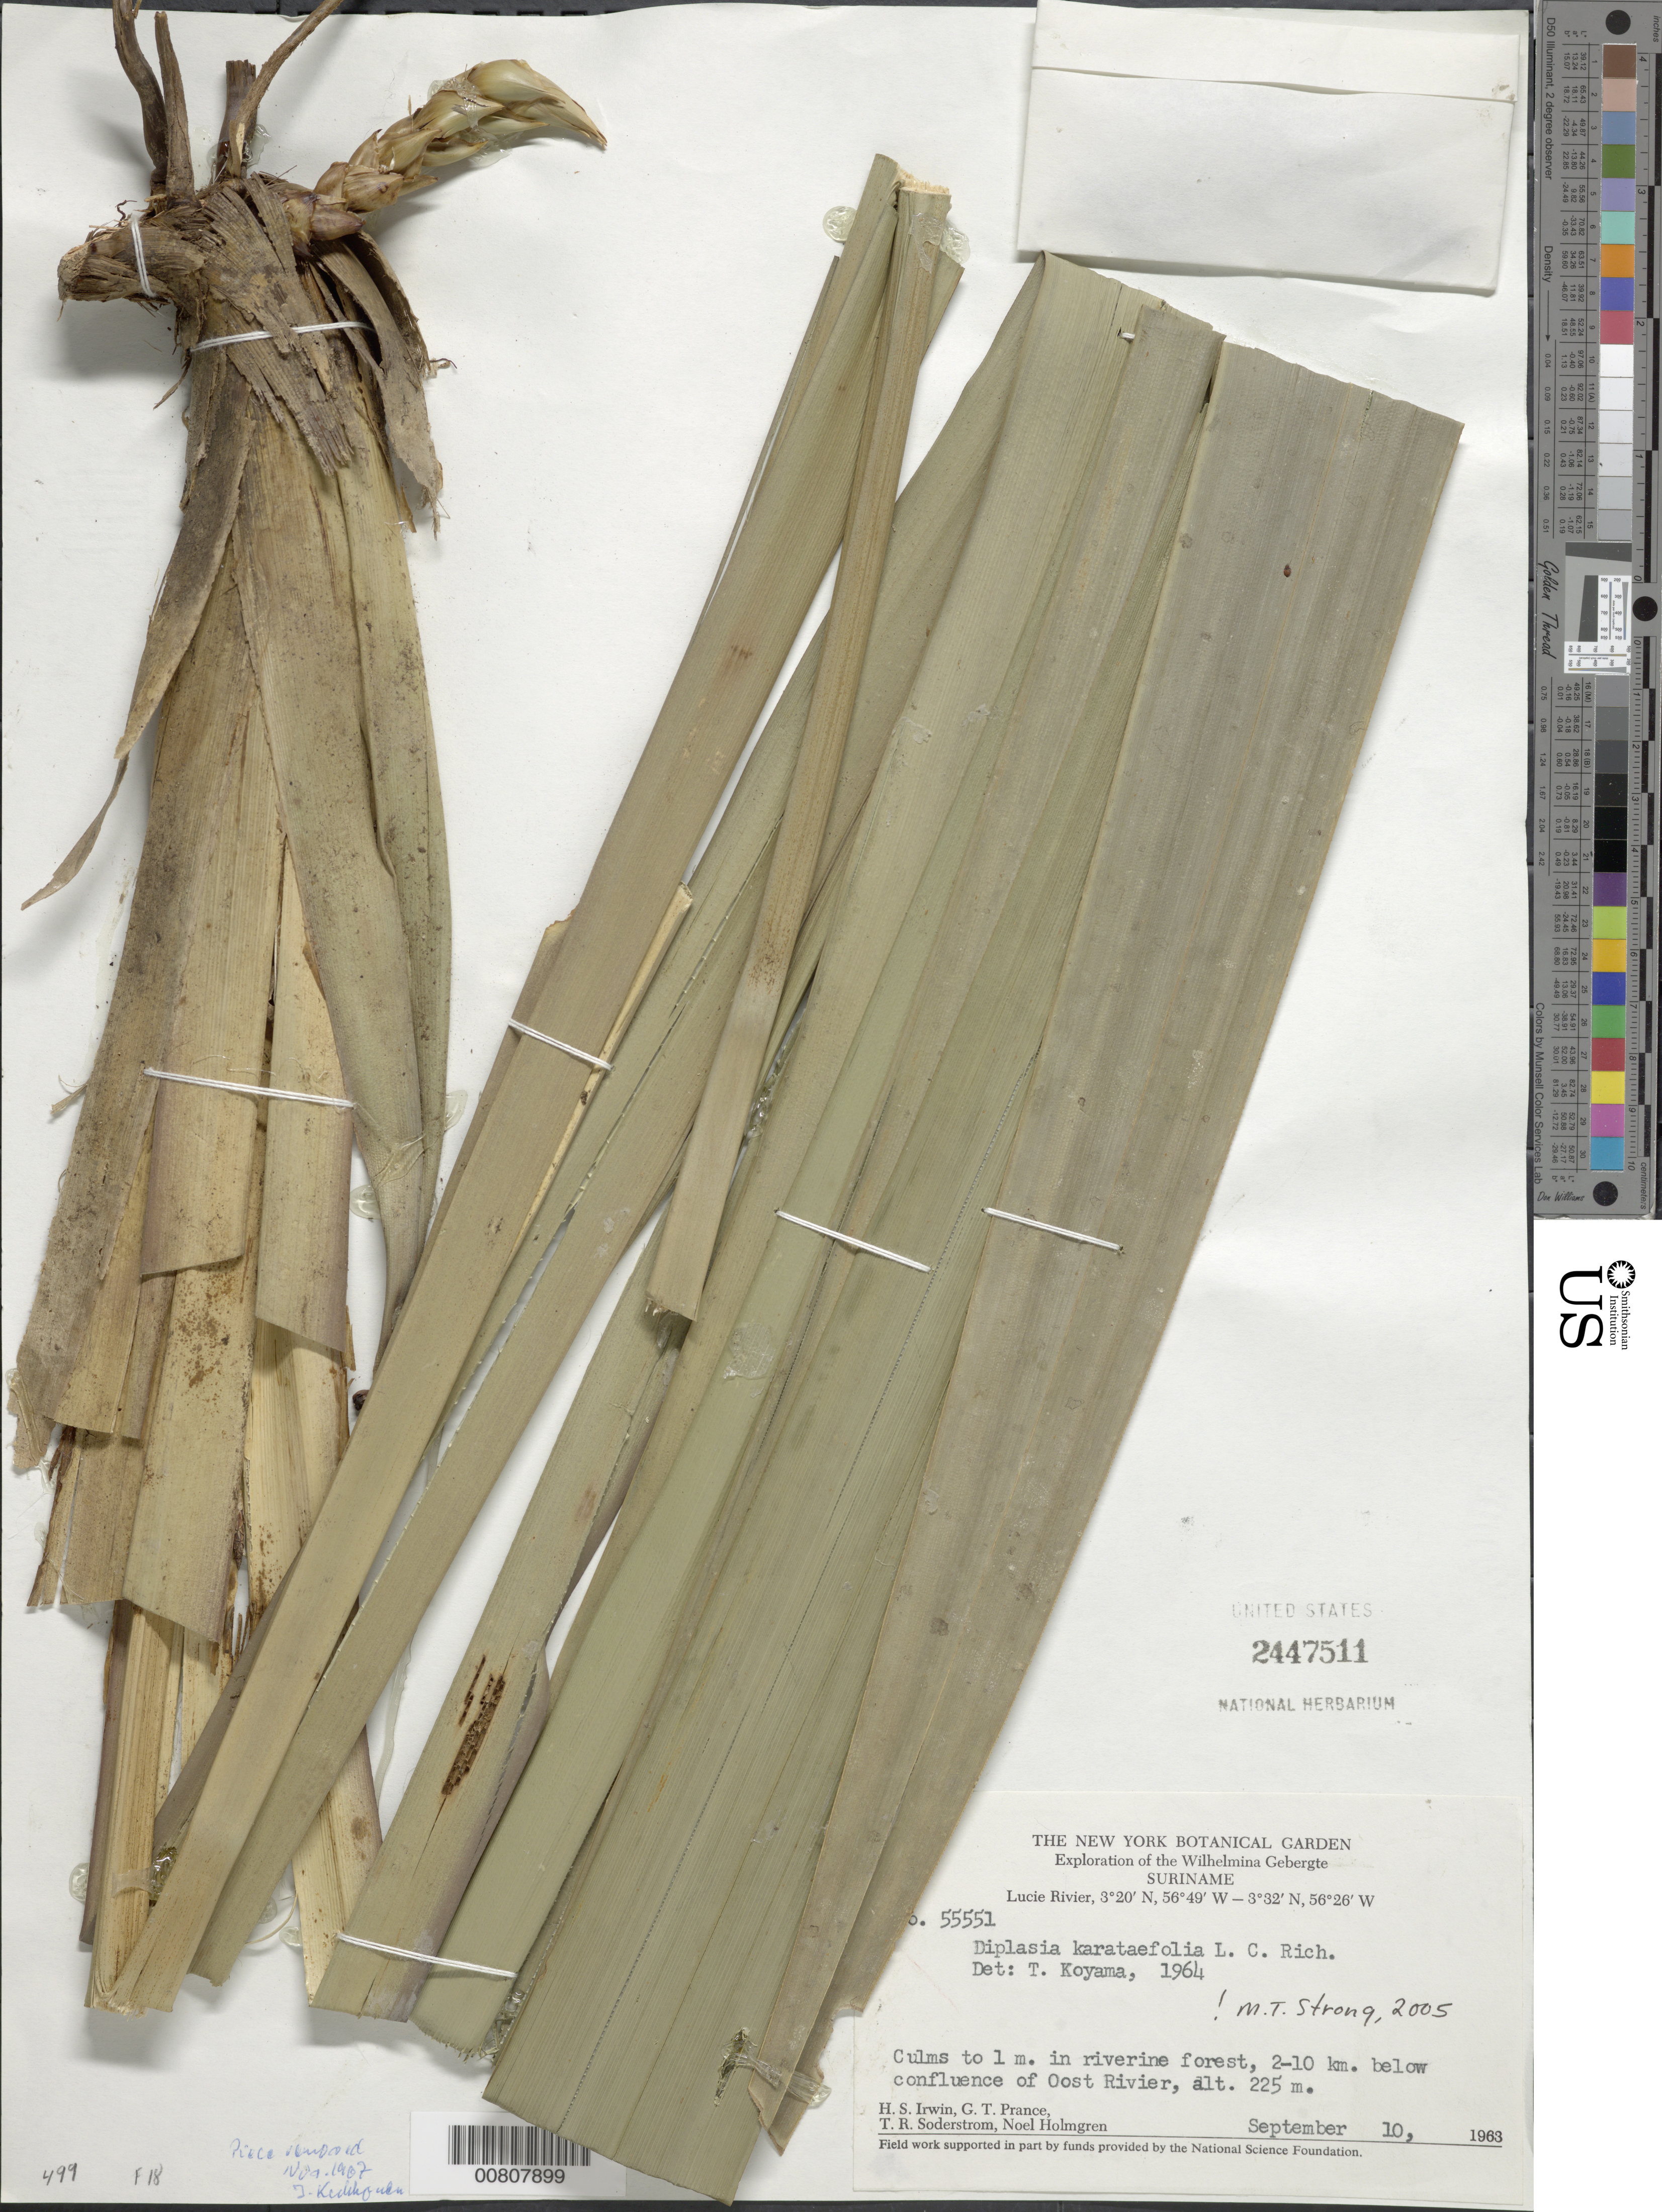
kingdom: Plantae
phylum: Tracheophyta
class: Liliopsida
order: Poales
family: Cyperaceae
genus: Diplasia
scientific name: Diplasia karatifolia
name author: Rich.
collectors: H. Irwin, G. T. Prance, T. R. Soderstrom & N. H. Holmgren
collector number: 55551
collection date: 1963-09-10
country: Suriname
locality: Suriname, 2-10 km below confluence of Oost Rivier.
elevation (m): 225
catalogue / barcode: US 2447511